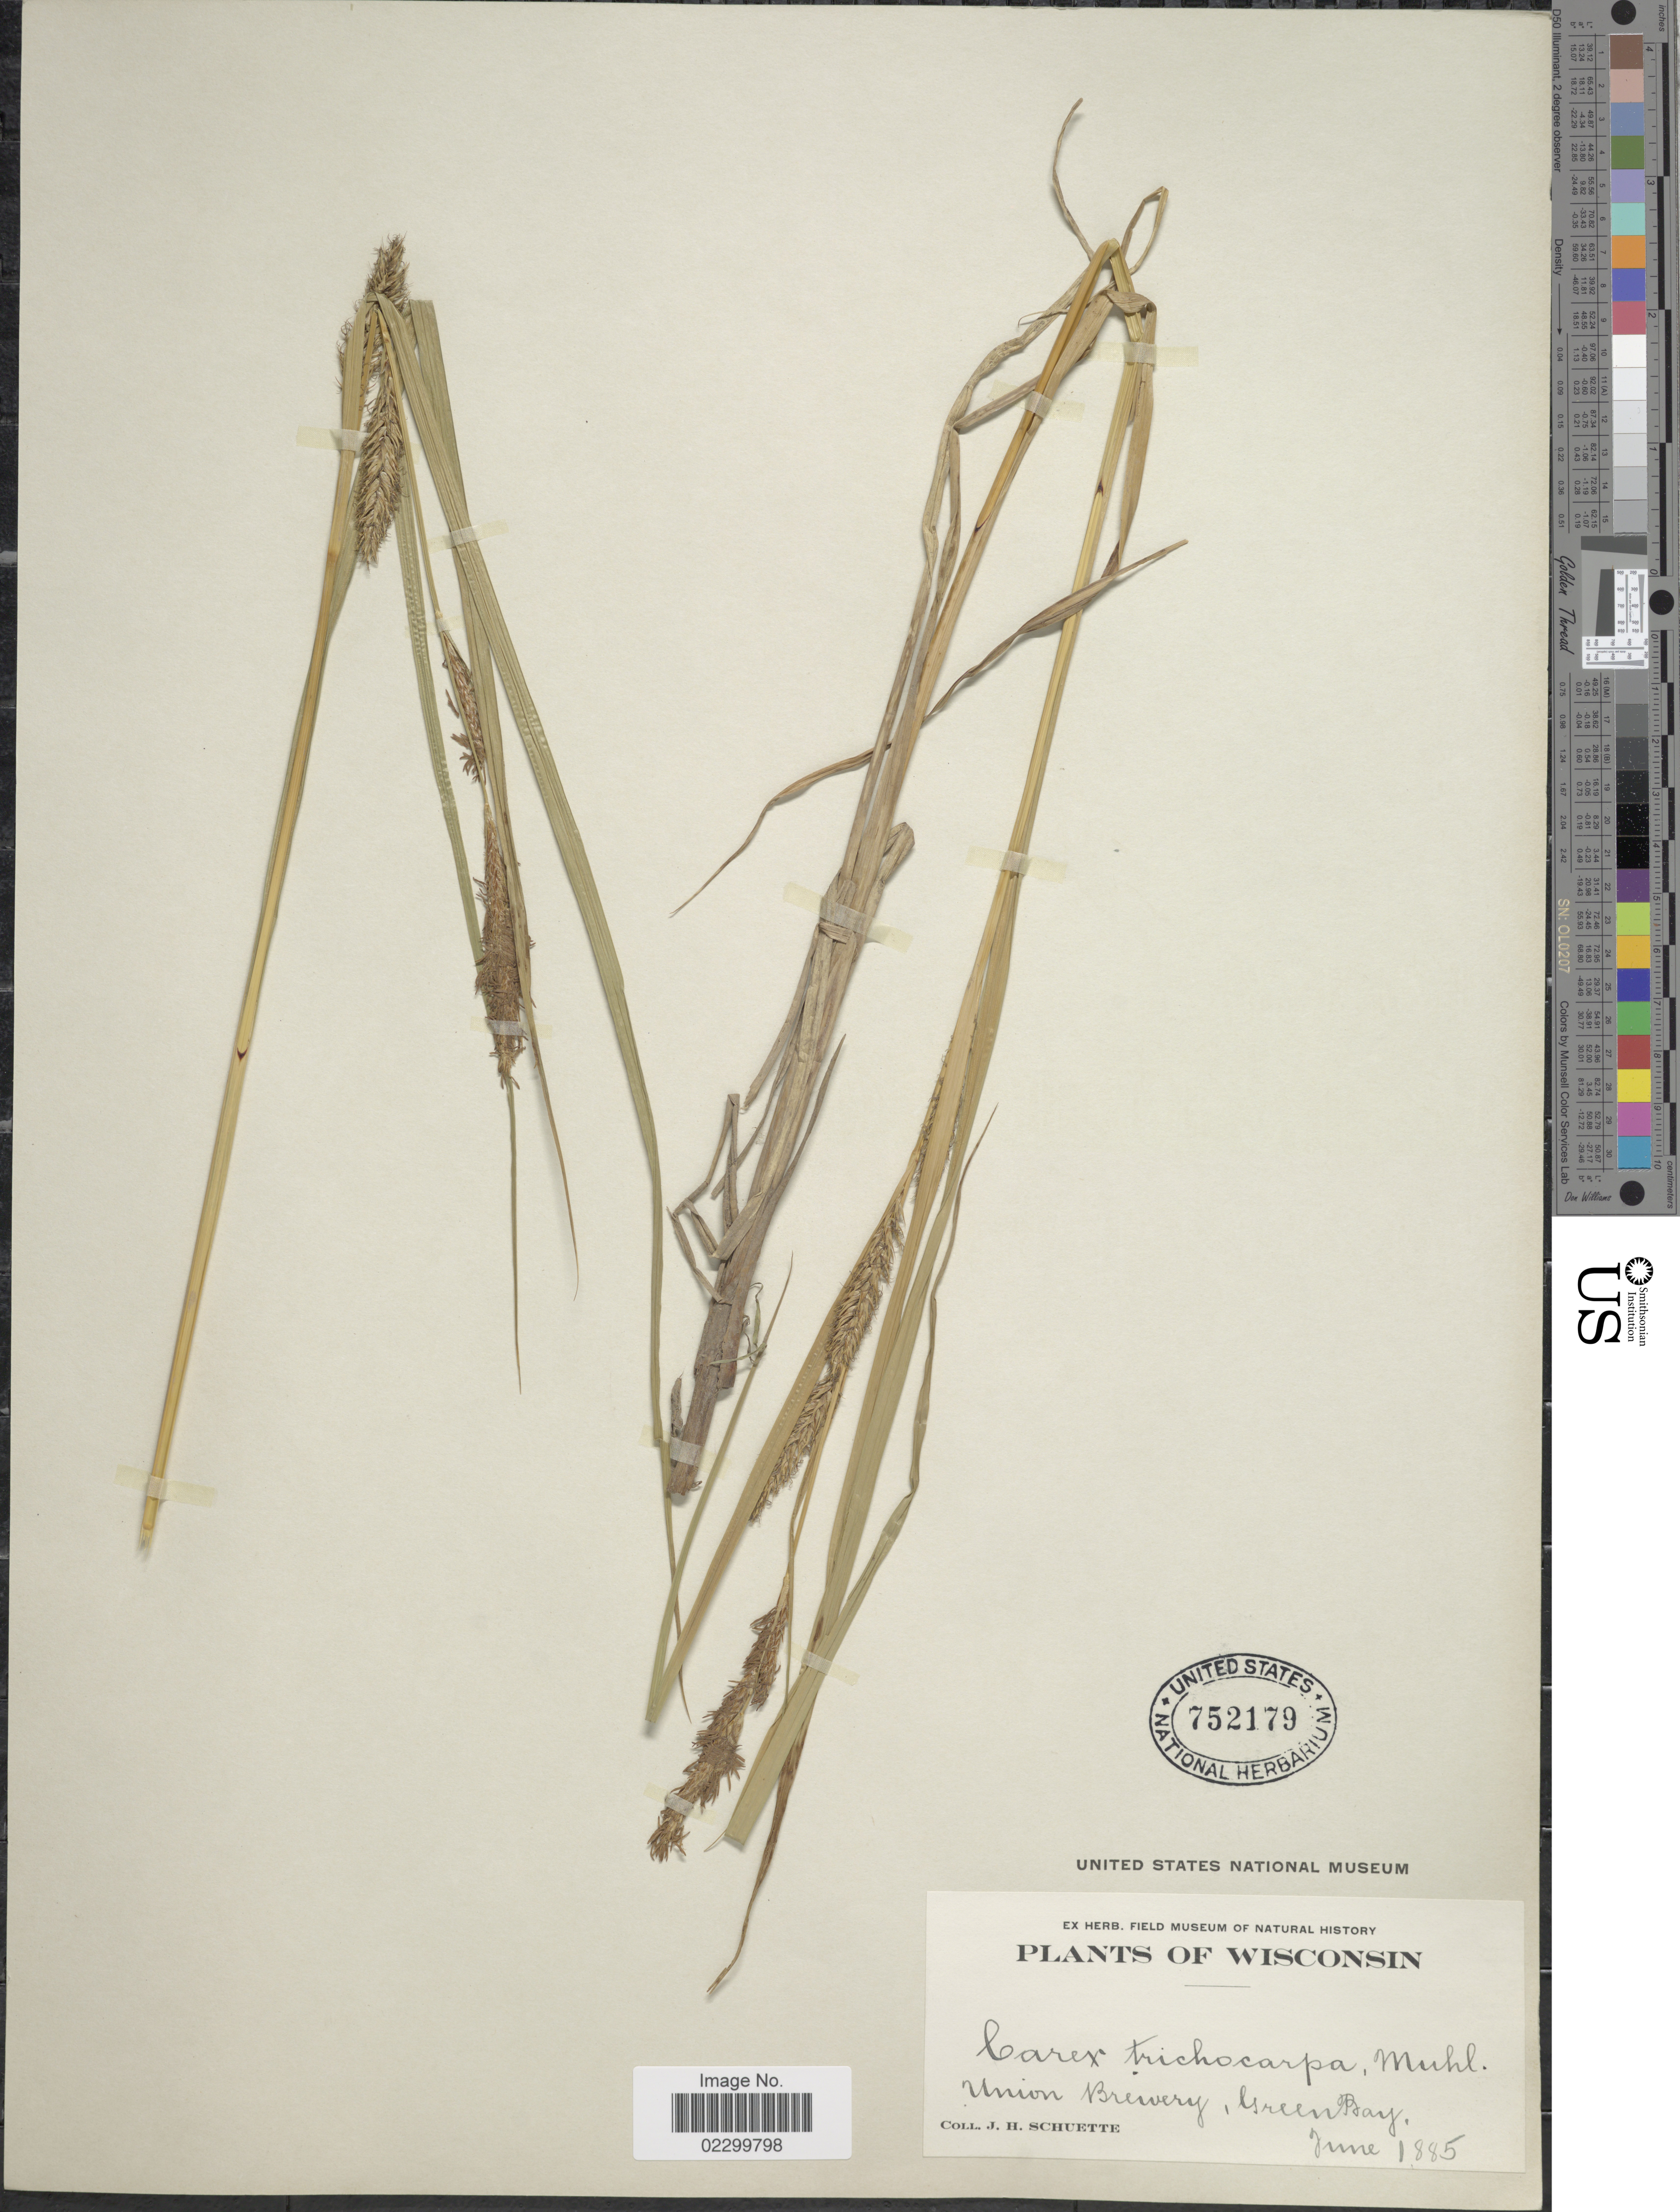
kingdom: Plantae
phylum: Tracheophyta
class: Liliopsida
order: Poales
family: Cyperaceae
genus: Carex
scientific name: Carex atherodes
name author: Spreng.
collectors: J. H. Schuette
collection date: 1885-06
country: United States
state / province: Wisconsin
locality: Union Brewery, Green Bay.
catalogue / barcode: US 752179